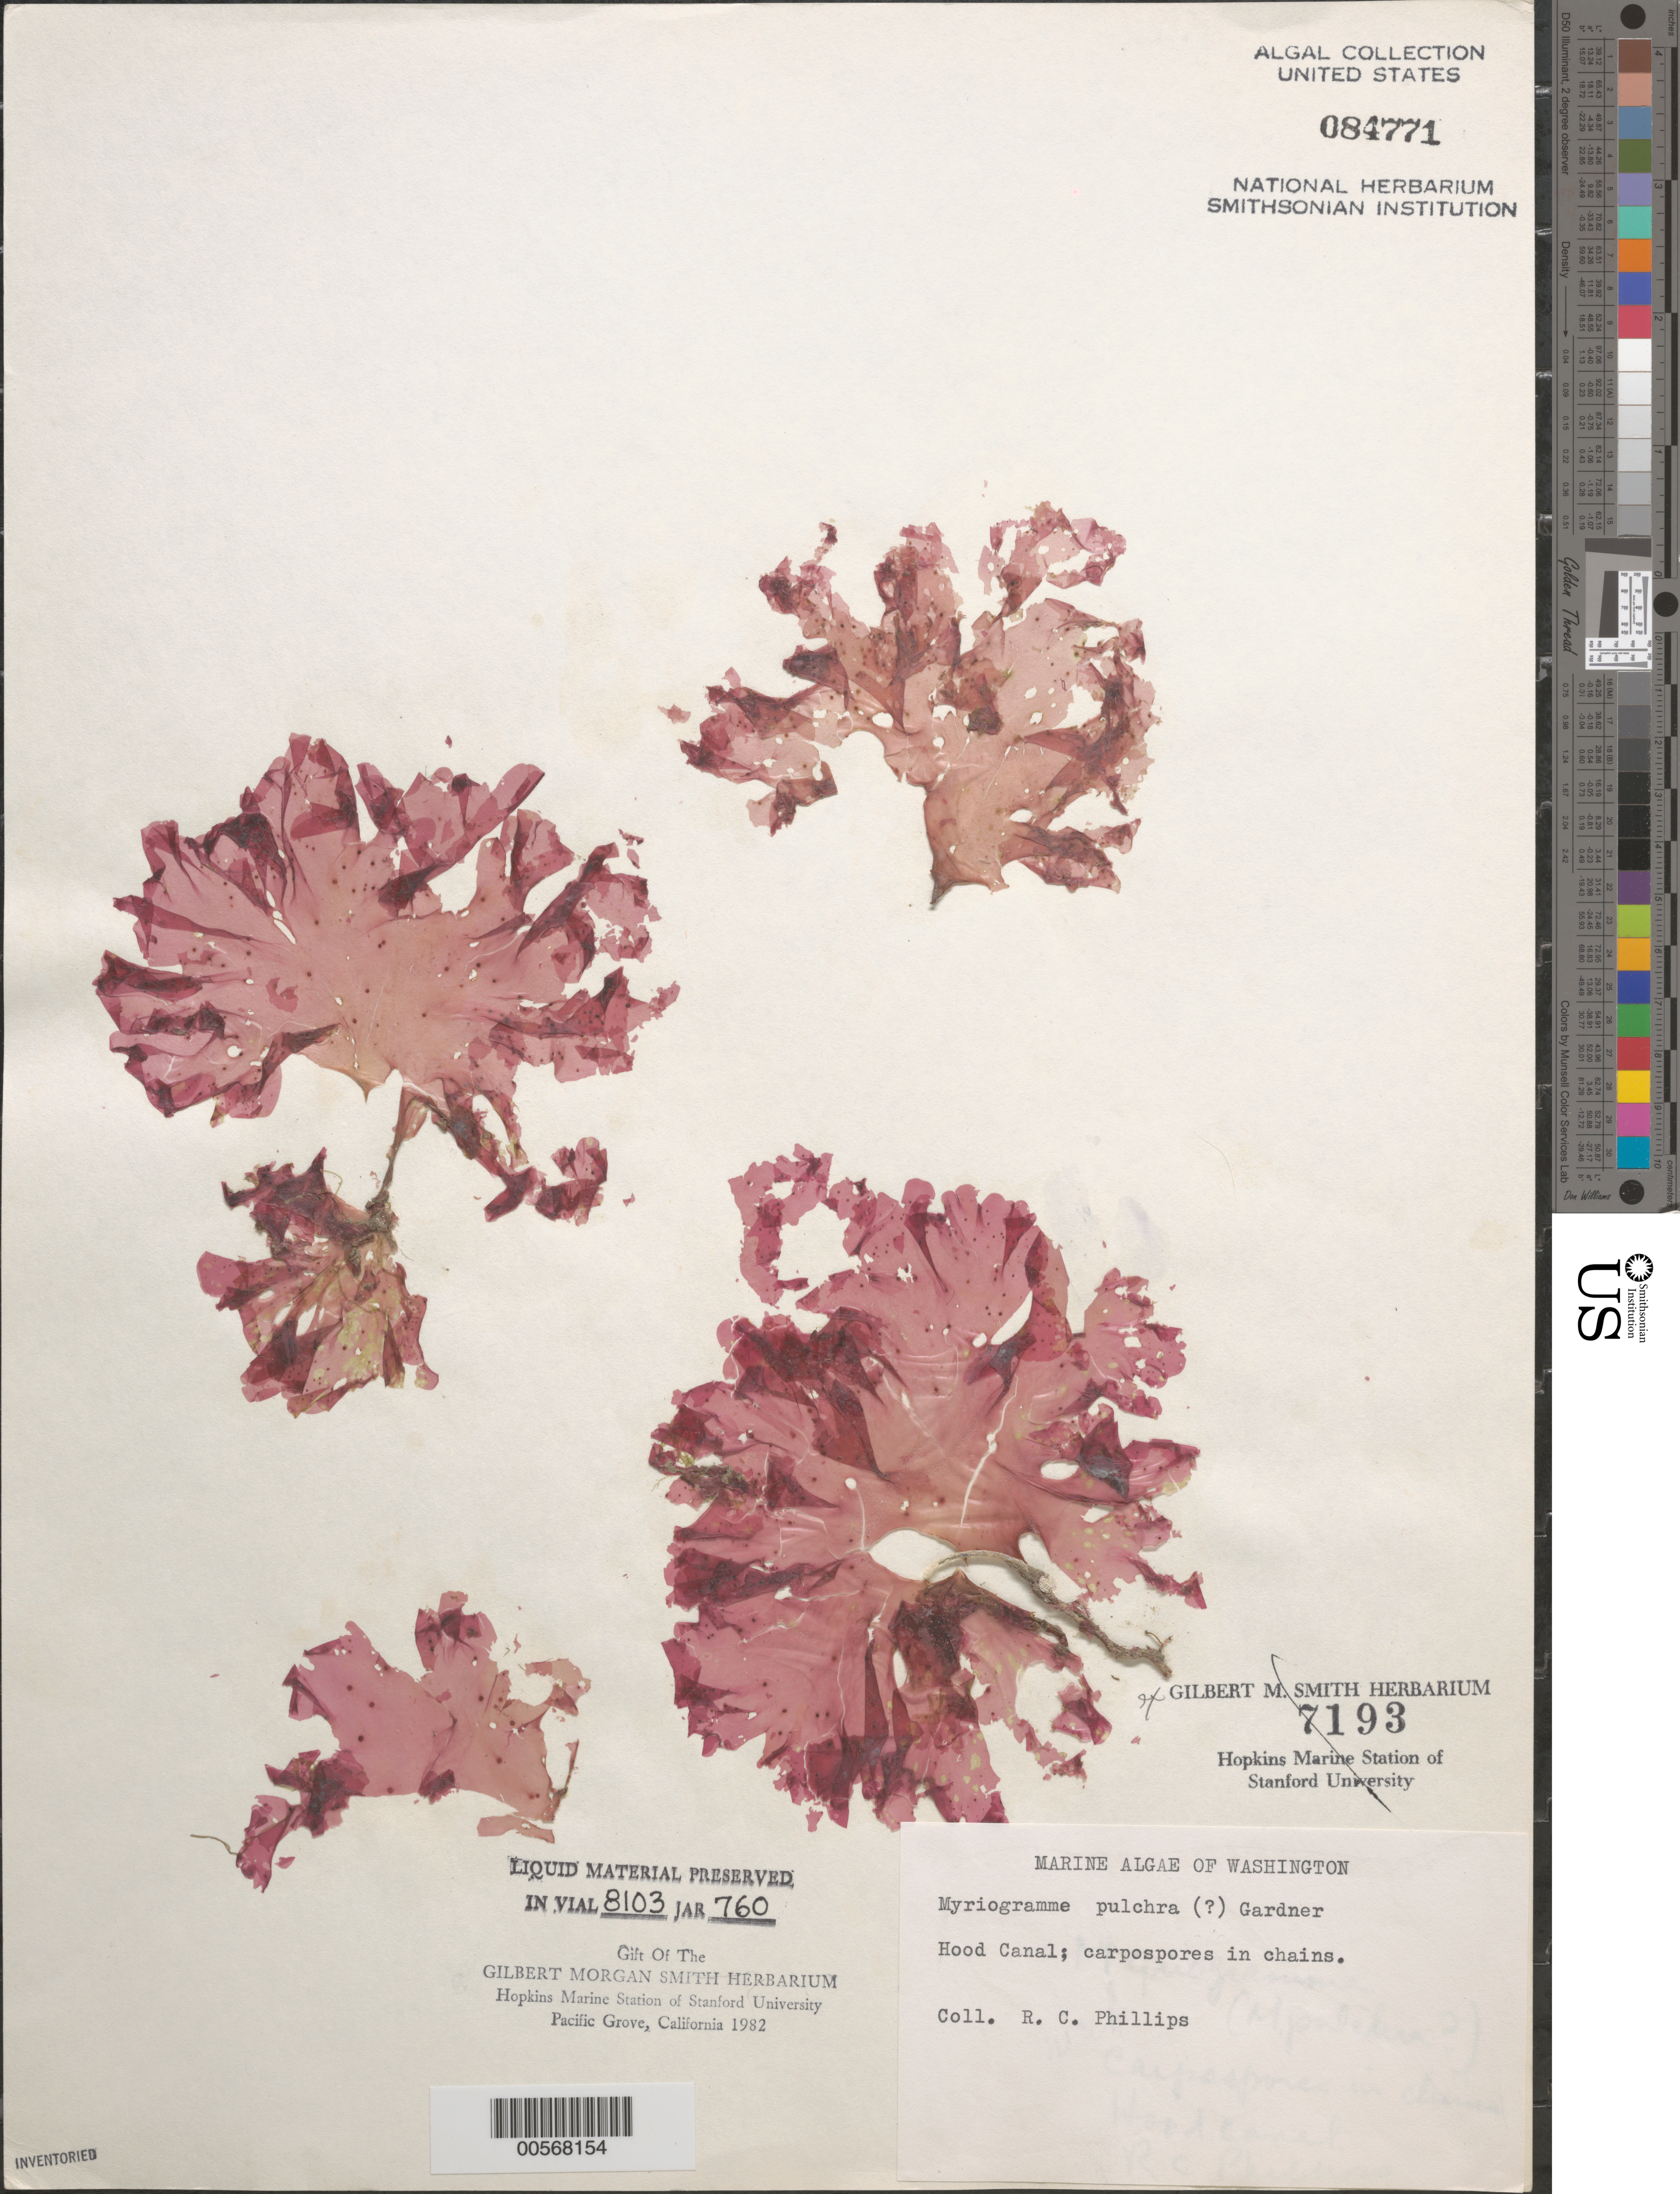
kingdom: Plantae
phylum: Rhodophyta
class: Florideophyceae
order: Ceramiales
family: Delesseriaceae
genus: Myriogramme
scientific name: Myriogramme pulchra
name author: N.L. Gardner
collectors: R. C. Phillips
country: United States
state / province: Washington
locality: Hood Canal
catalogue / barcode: US 84771